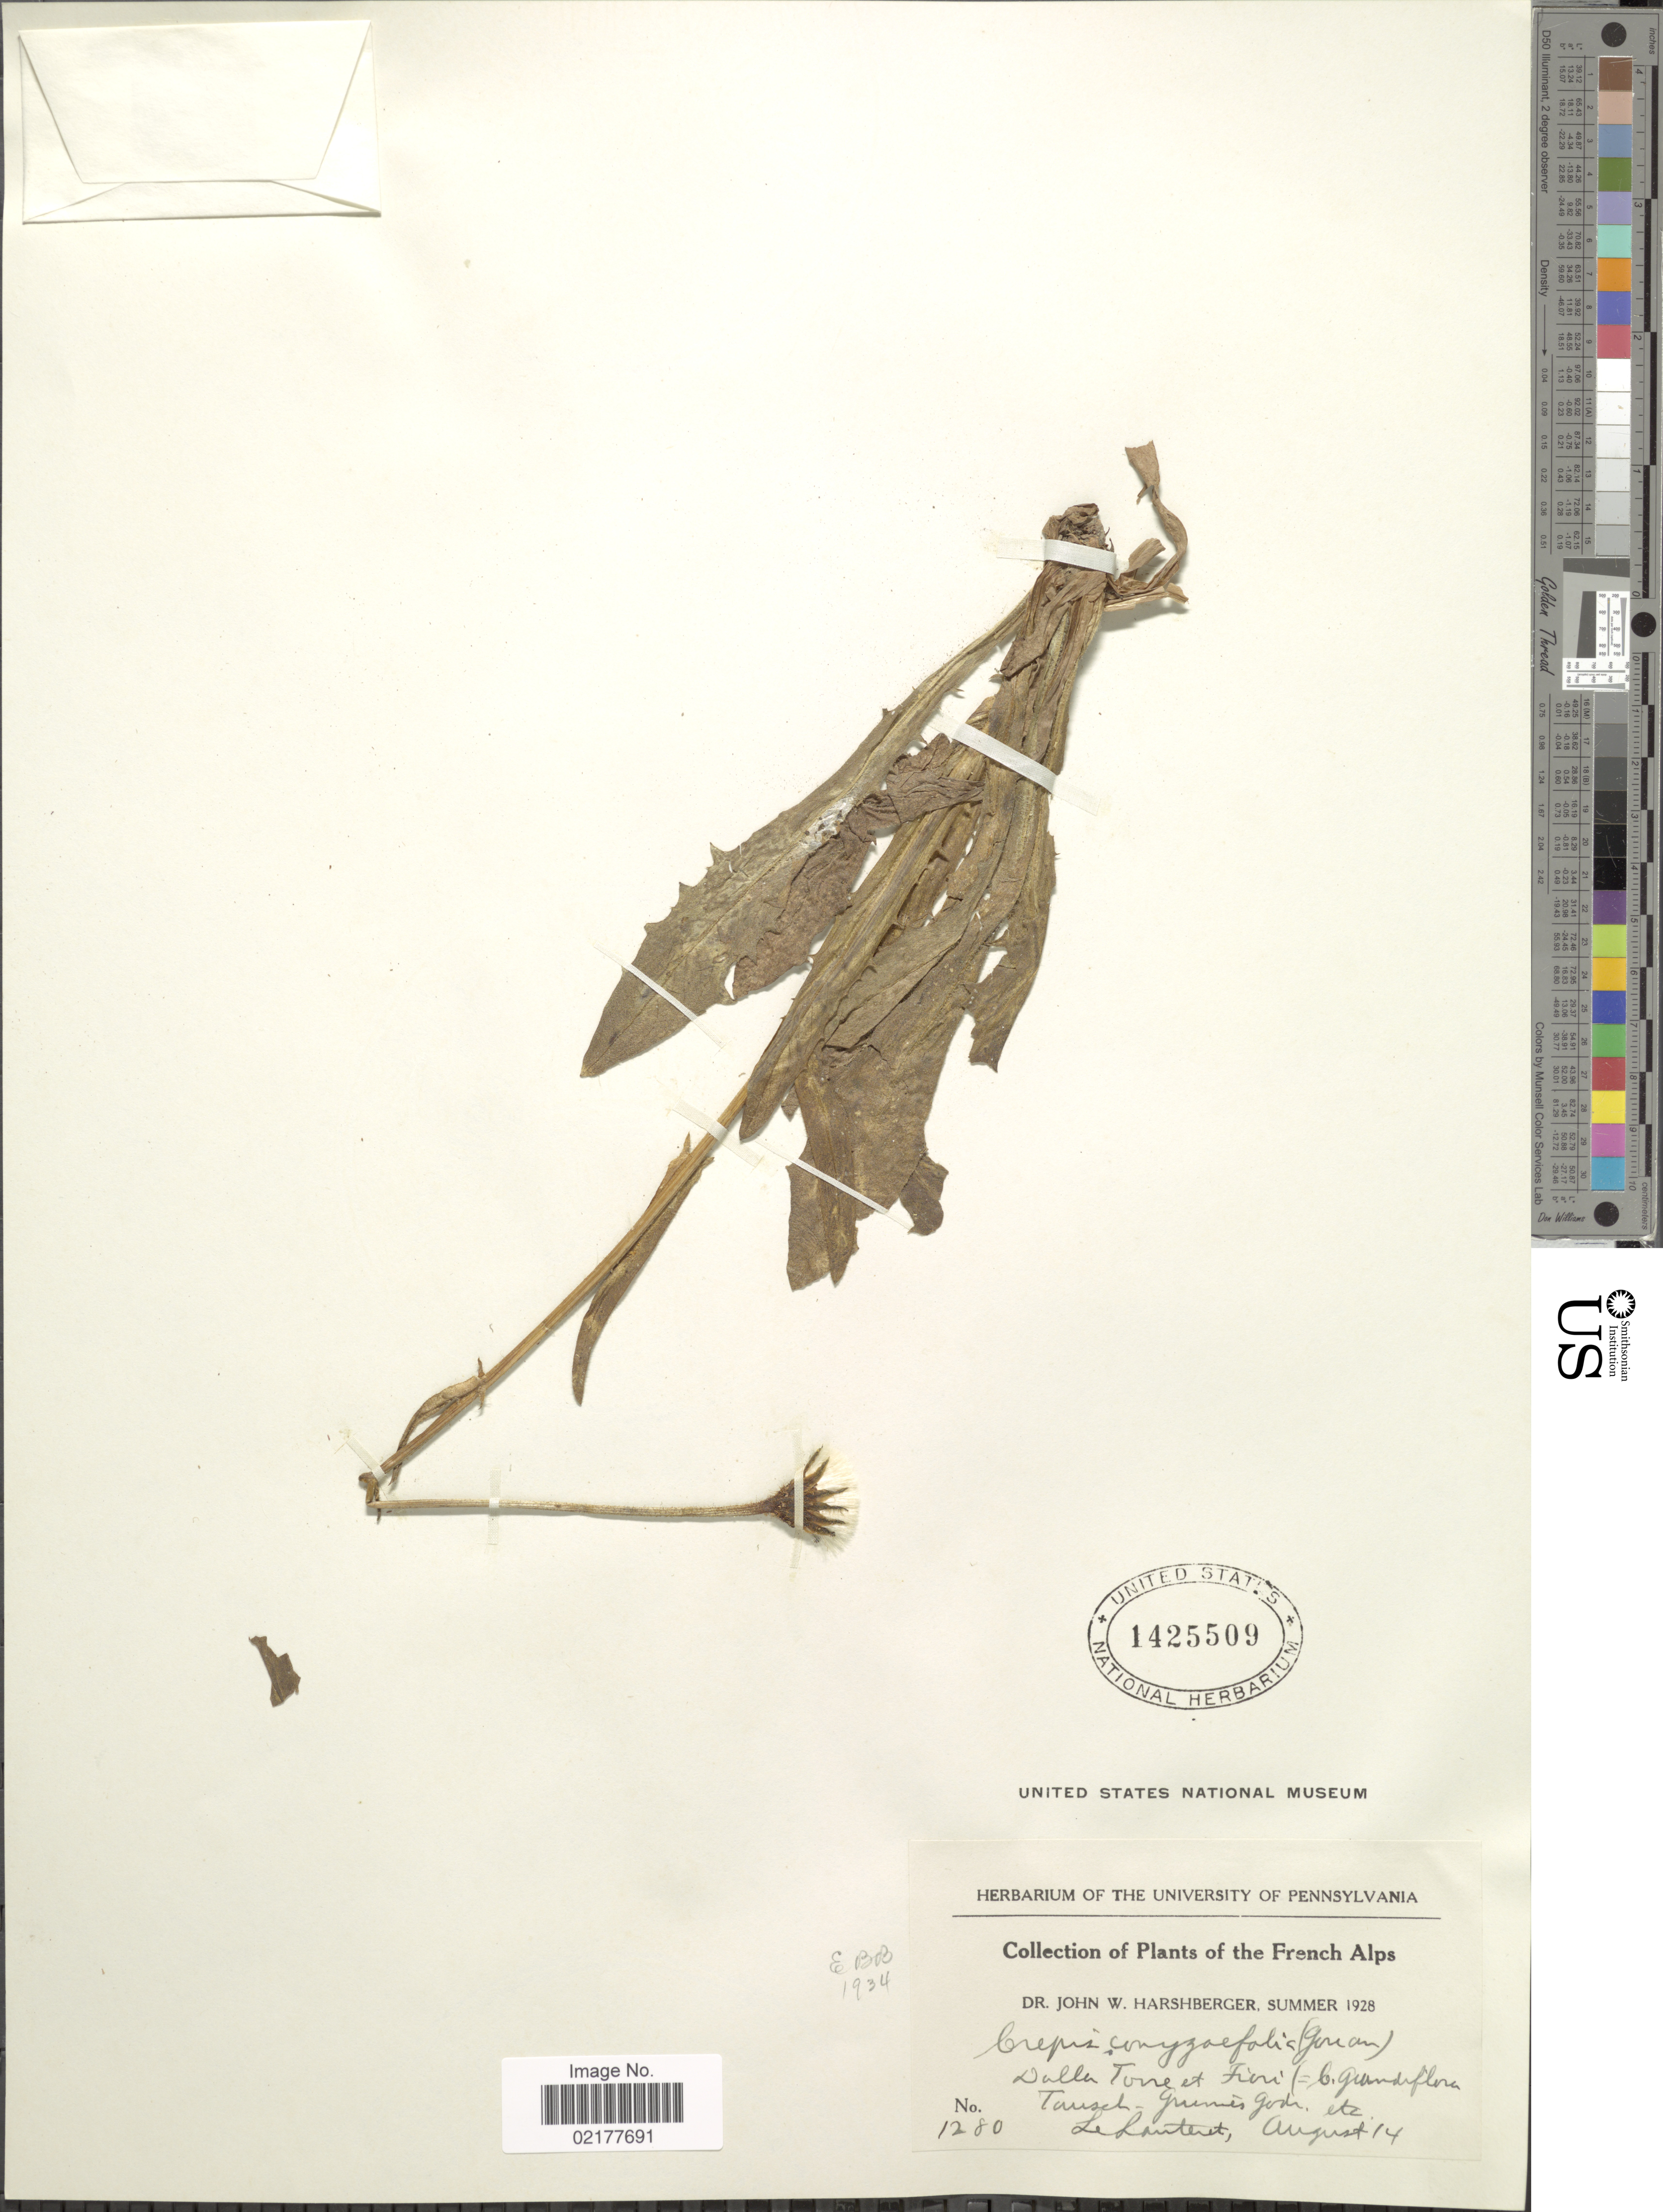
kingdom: Plantae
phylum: Tracheophyta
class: Magnoliopsida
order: Asterales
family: Asteraceae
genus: Crepis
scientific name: Crepis conyzifolia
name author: (Gouan) A. Kern.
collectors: J. W. Harshberger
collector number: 1280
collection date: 1928-08-14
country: France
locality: French Alps. Le Lauteret [interpreted]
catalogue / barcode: US 1425509